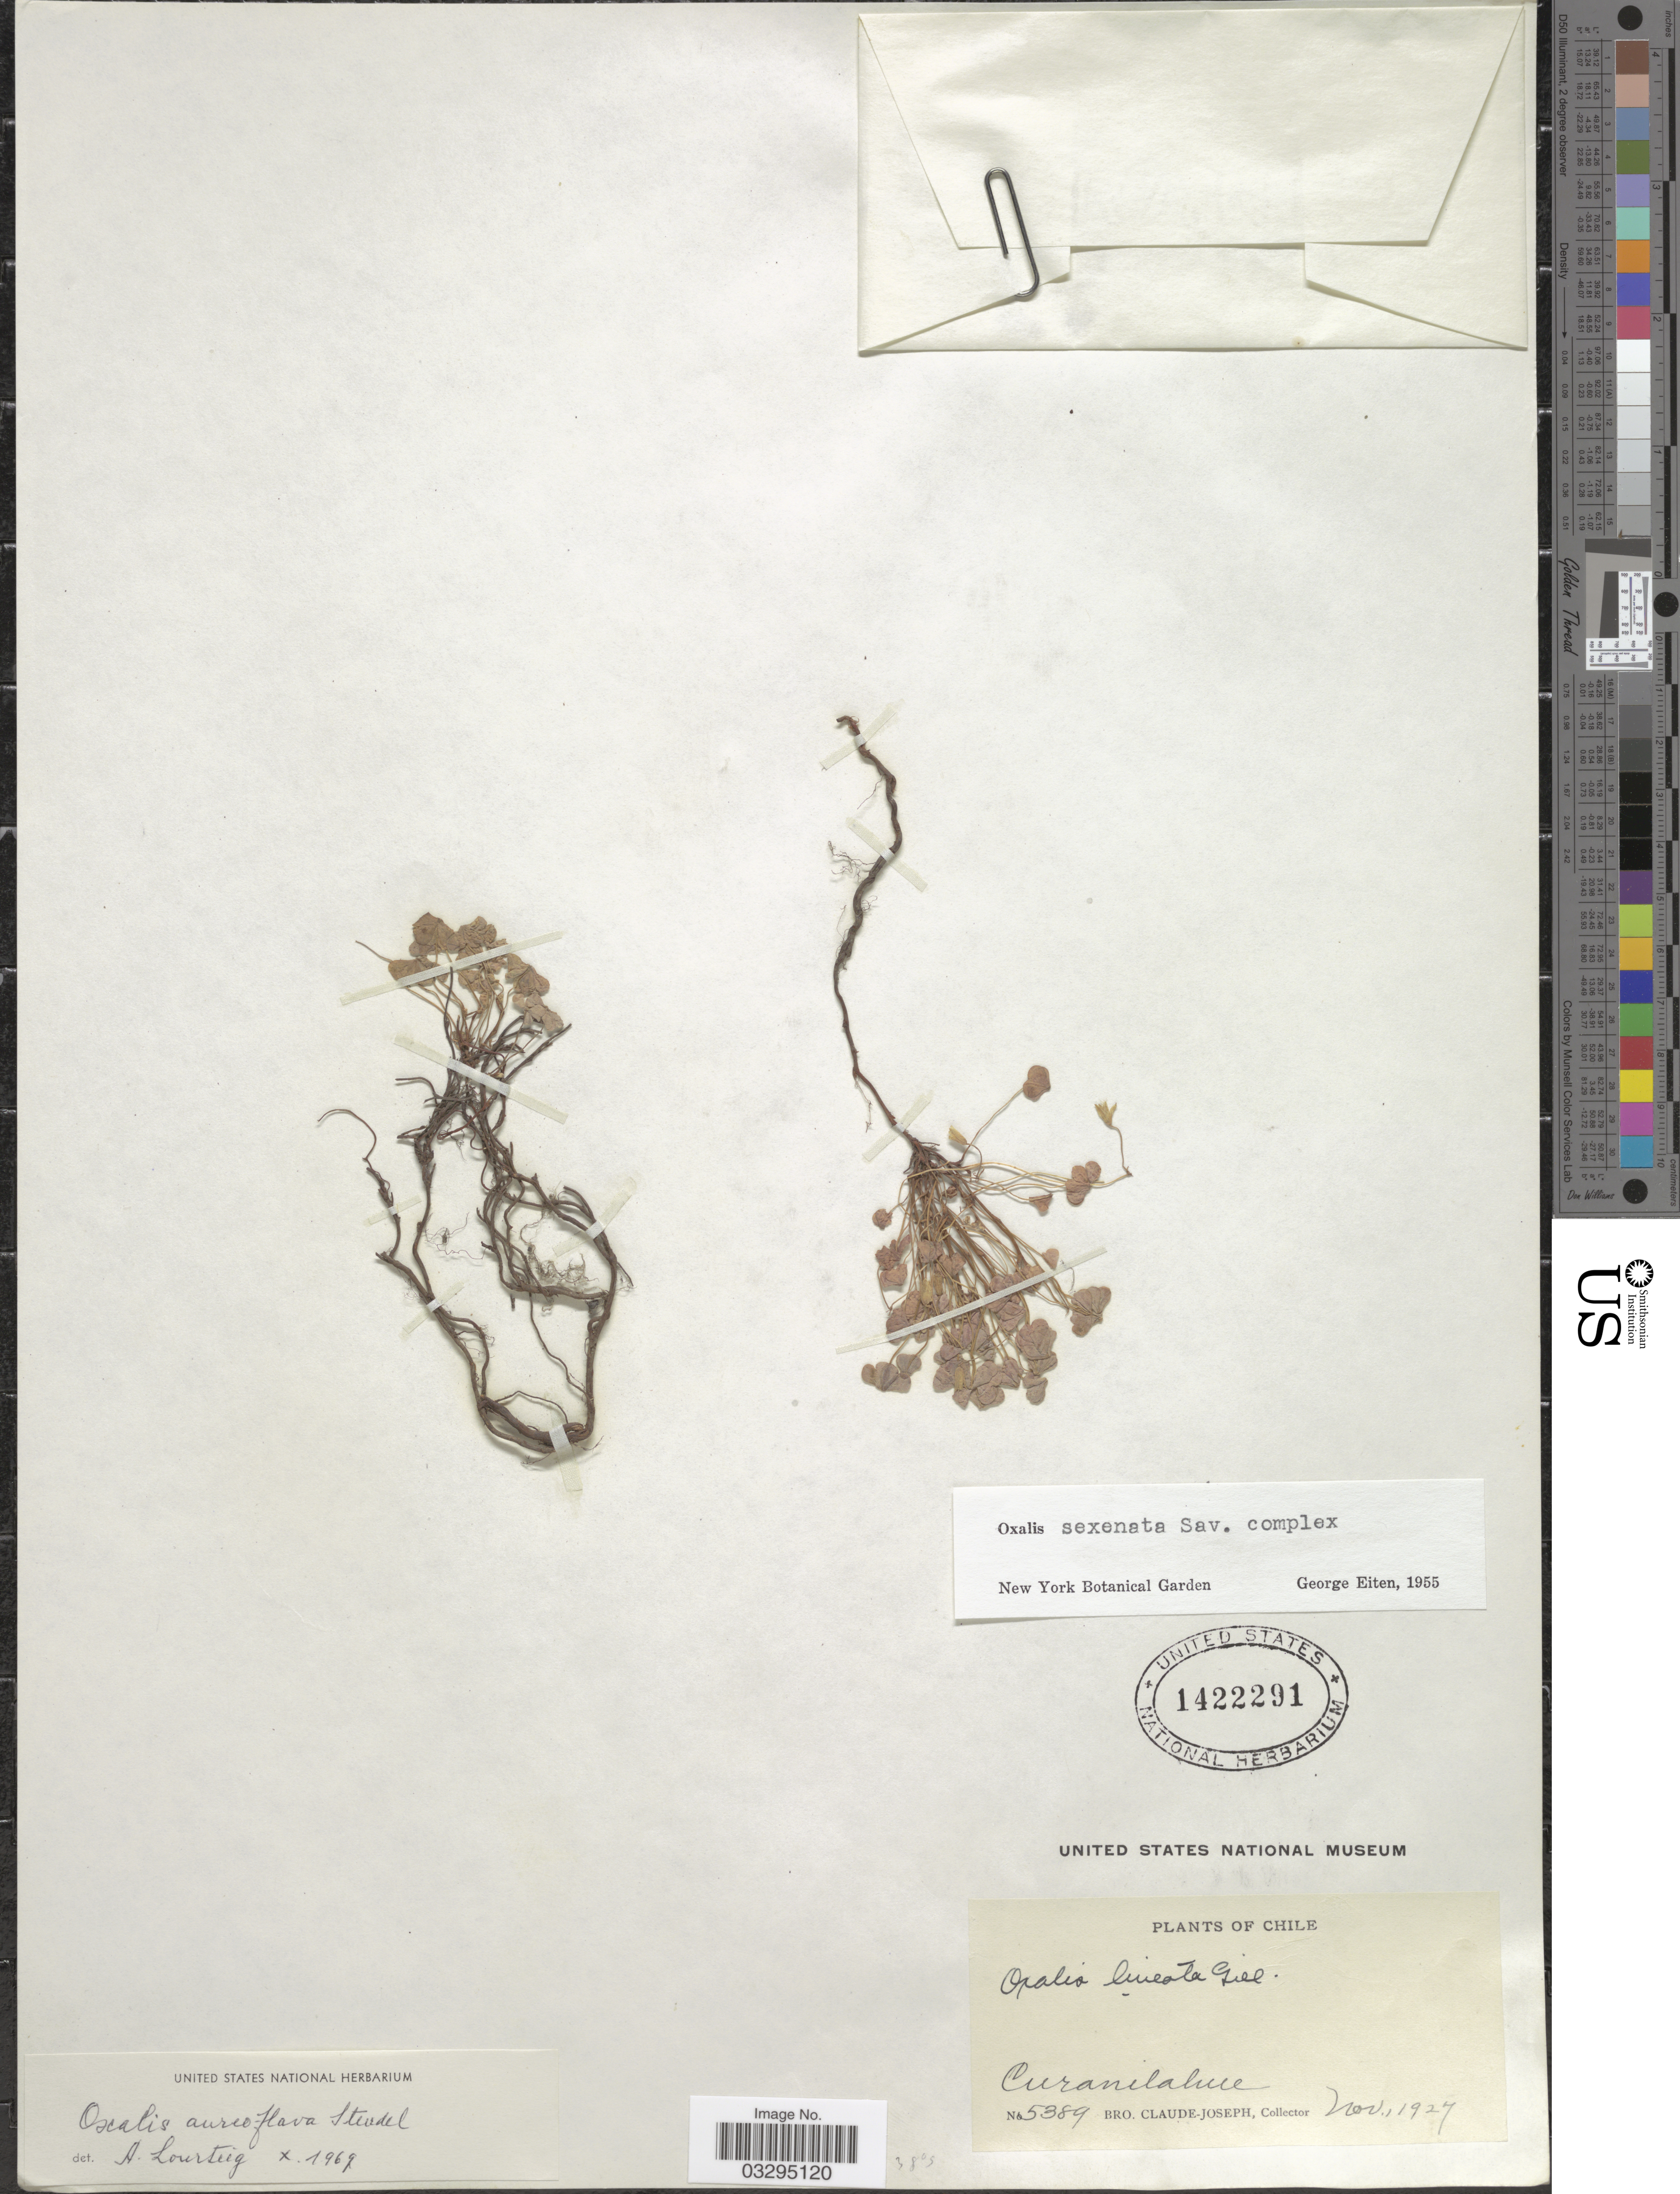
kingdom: Plantae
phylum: Tracheophyta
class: Magnoliopsida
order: Oxalidales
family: Oxalidaceae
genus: Oxalis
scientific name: Oxalis aureoflava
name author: Steud.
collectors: Bro. Claude-Joseph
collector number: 5389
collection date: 1927-11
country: Chile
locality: Curanilalme.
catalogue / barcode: US 1422291